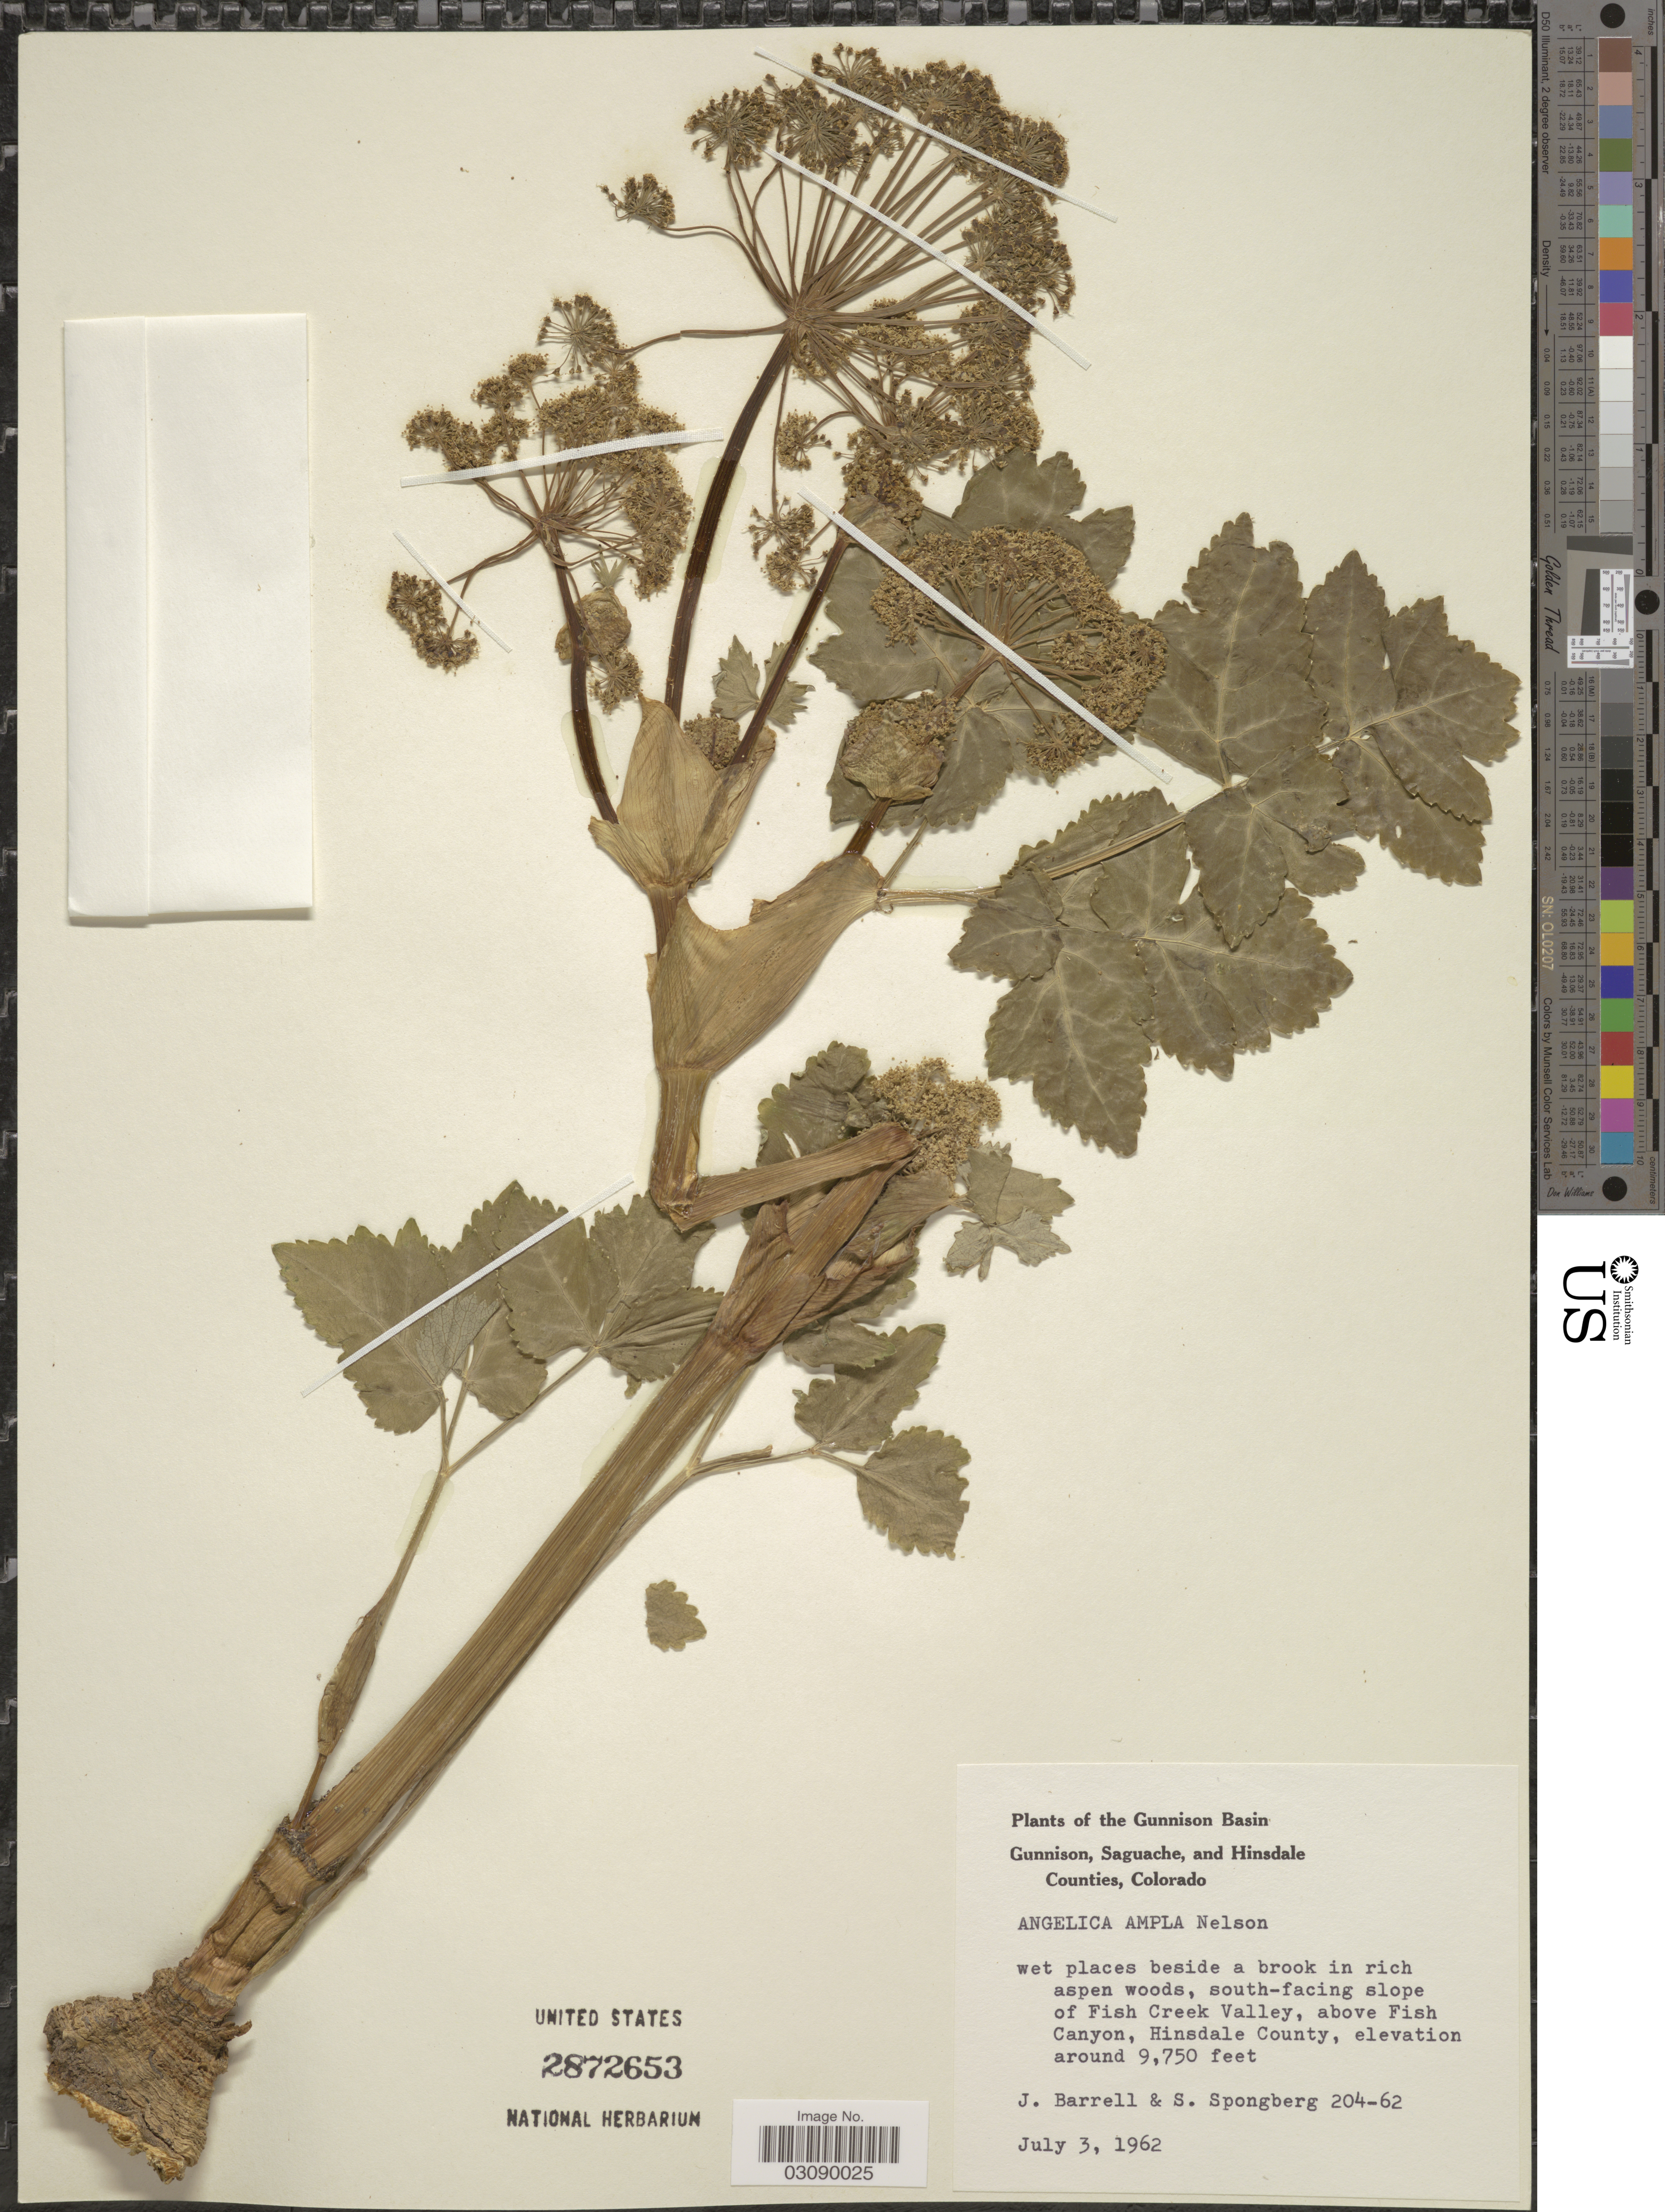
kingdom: Plantae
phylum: Tracheophyta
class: Magnoliopsida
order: Apiales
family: Apiaceae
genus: Angelica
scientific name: Angelica ampla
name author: A. Nelson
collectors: J. Barrell & S. A.Spongberg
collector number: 204-62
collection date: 1962-07-03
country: United States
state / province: Colorado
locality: Gunnison Basin. South-facing slope of Fish Creek Valley, above Fish Canyon, Hinsdale County.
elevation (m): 2972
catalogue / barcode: US 2872653